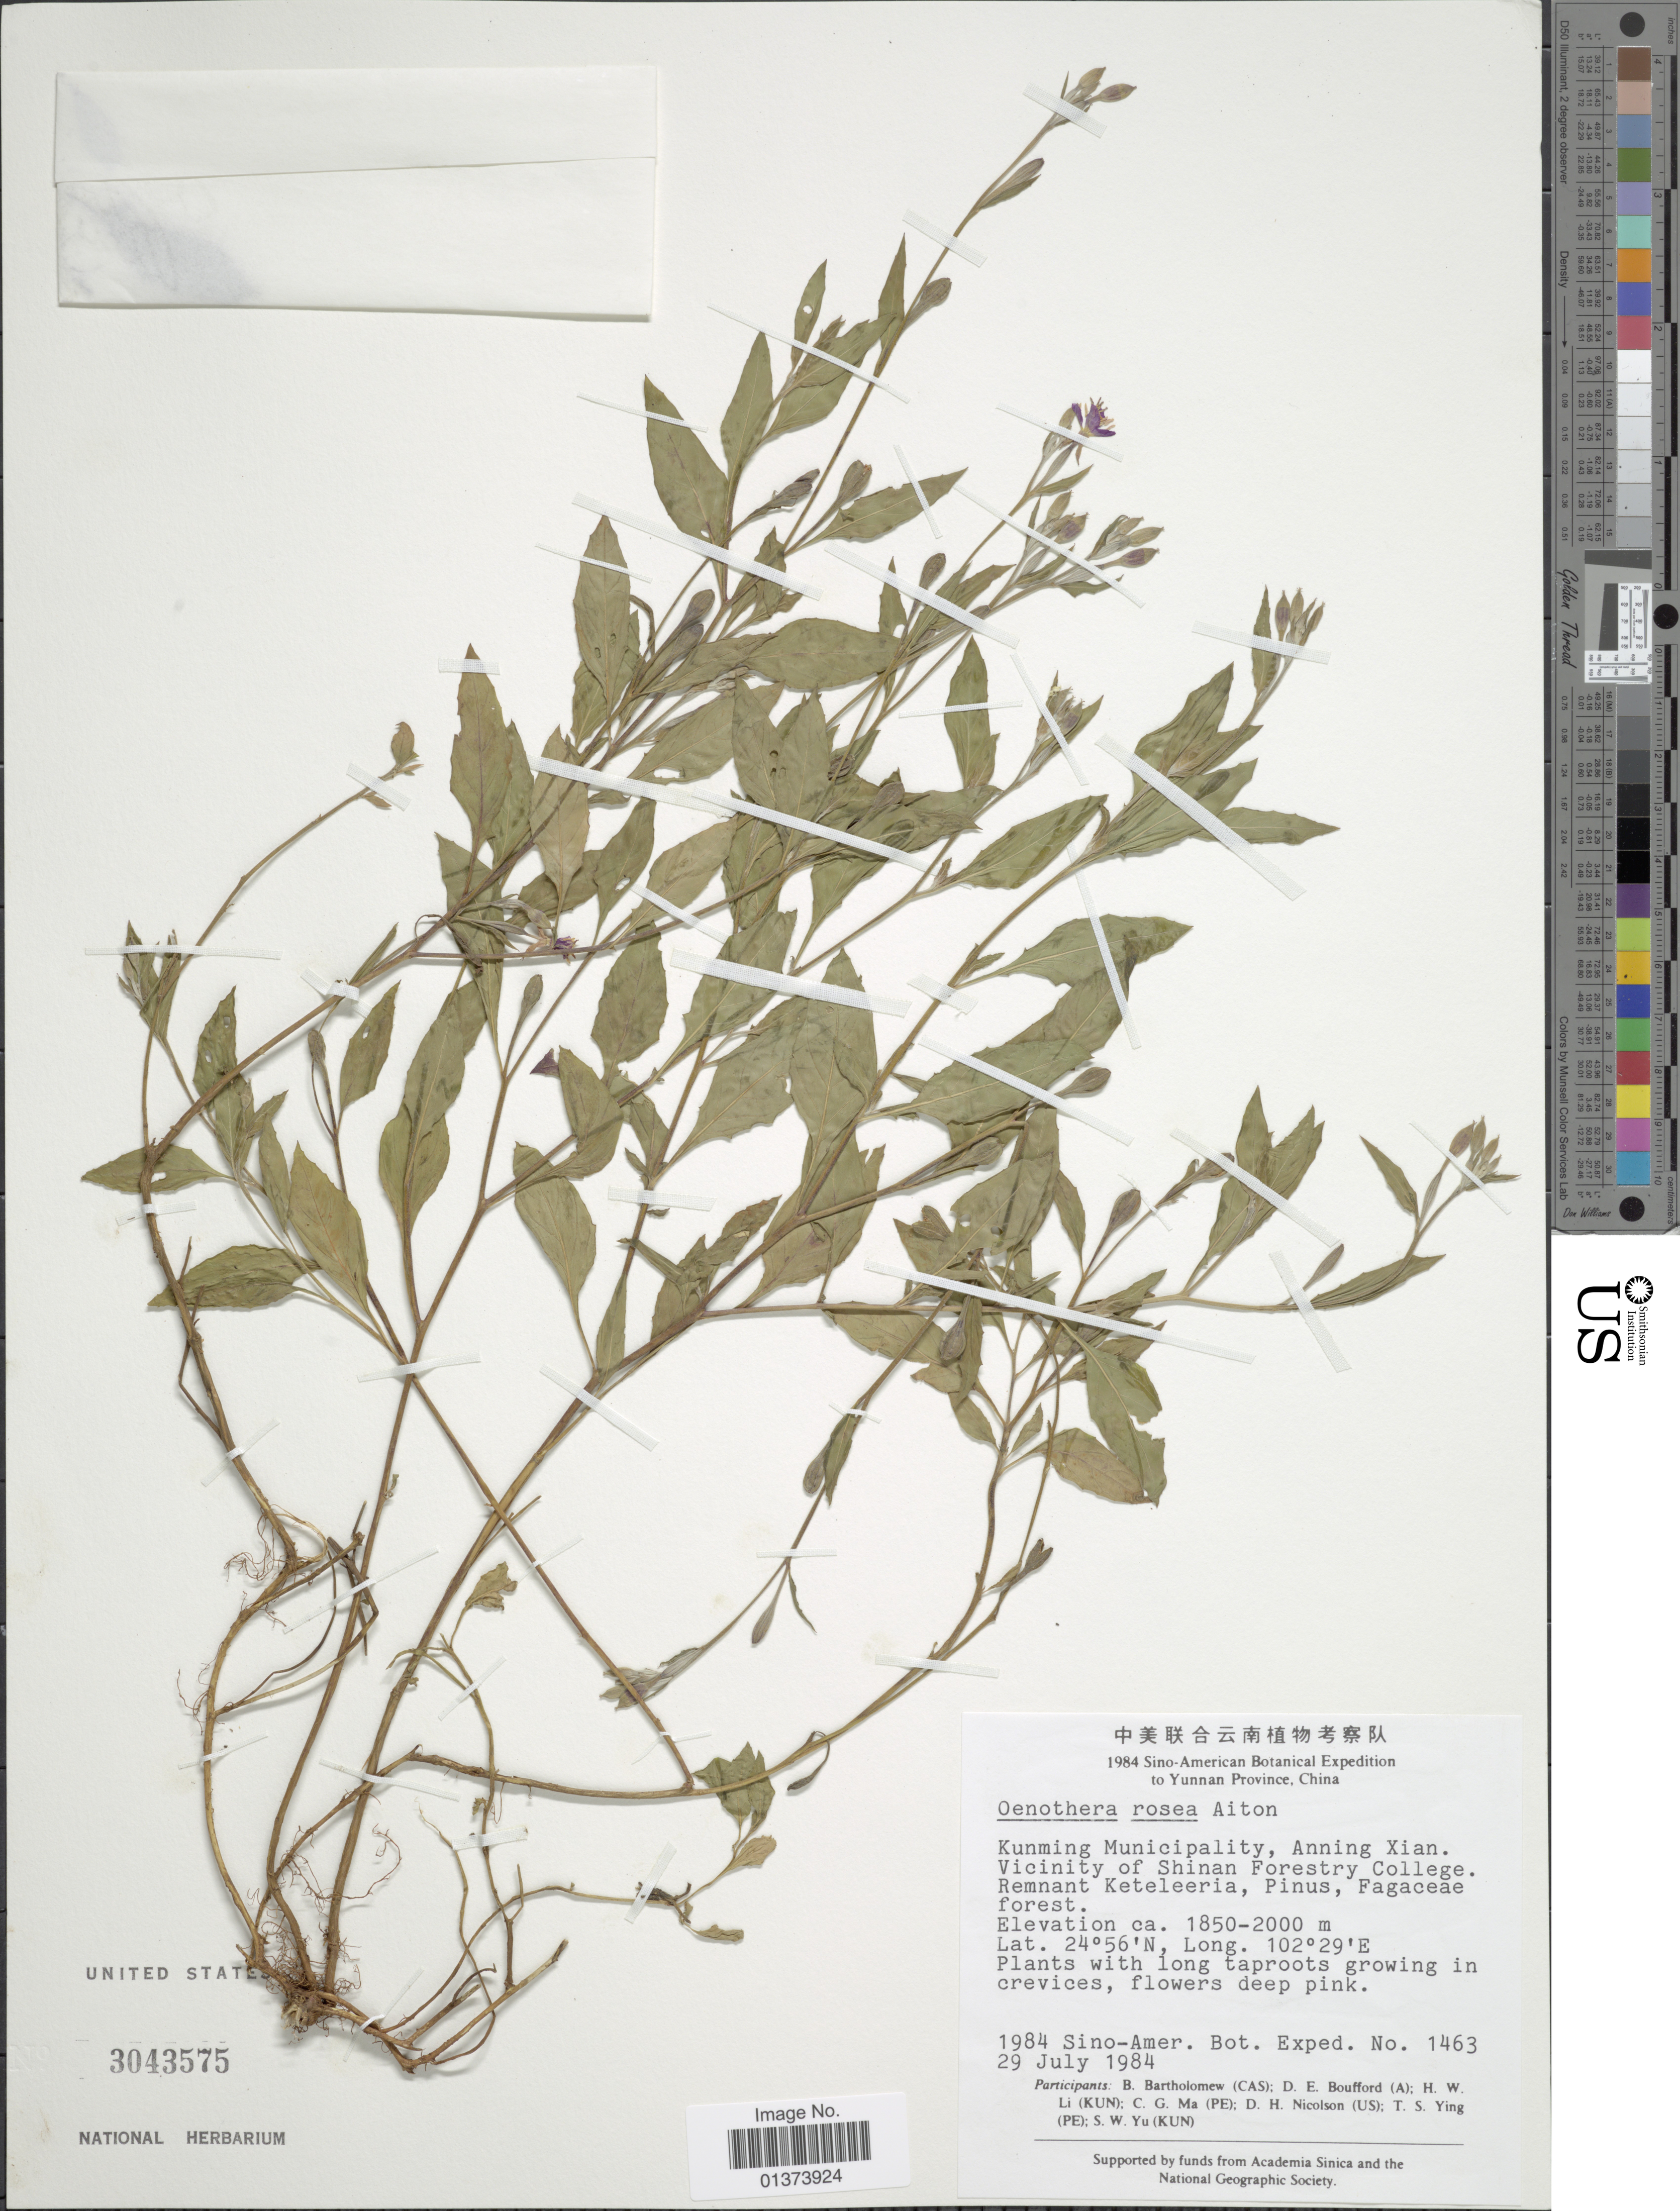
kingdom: Plantae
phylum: Tracheophyta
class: Magnoliopsida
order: Myrtales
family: Onagraceae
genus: Oenothera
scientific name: Oenothera rosea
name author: L'Hér. ex Aiton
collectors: B. Bartholomew, D. Bouffod, H. W. Li, C. Ma & et al.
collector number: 1463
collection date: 1984-07-29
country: China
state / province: Yunnan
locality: Kunming Municipality, Anning Xian. Vicinity of Shinan Forestry College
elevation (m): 1850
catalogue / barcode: US 3043575